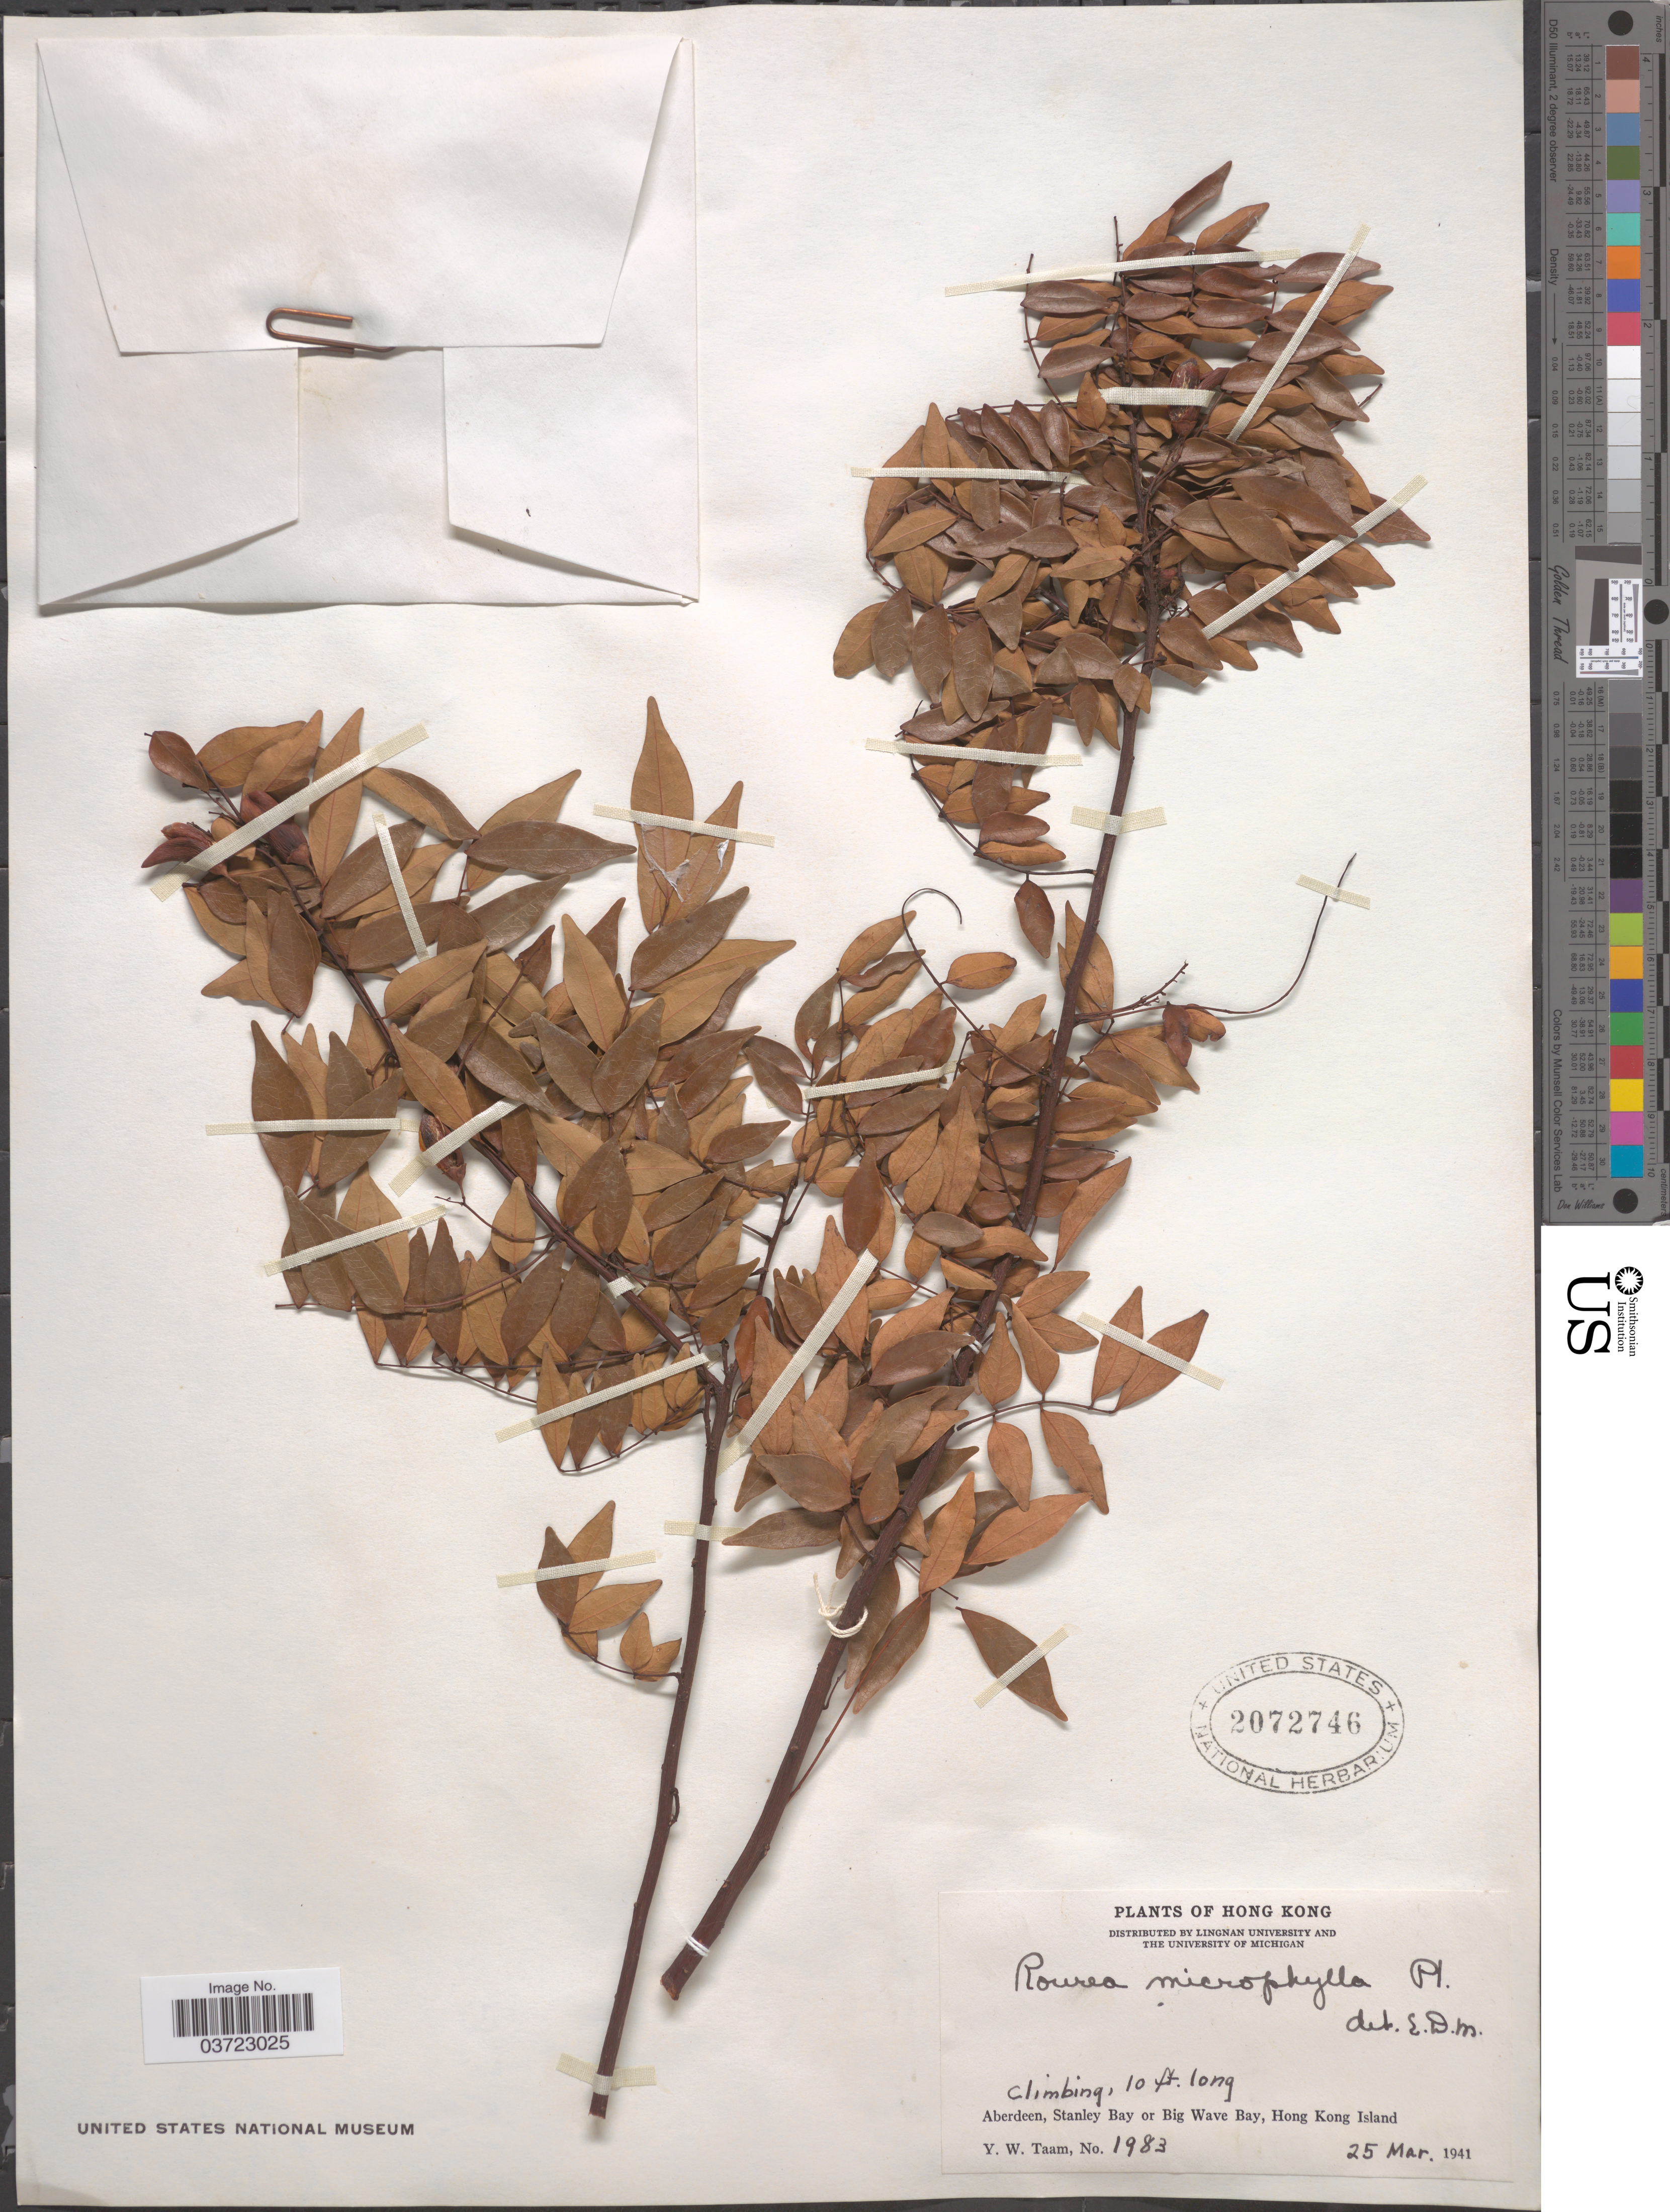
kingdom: Plantae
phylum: Tracheophyta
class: Magnoliopsida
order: Oxalidales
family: Connaraceae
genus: Rourea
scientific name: Rourea microphylla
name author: (Hook. & Arn.) Planch.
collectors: Y. W. Taam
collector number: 1983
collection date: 1941-03-25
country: China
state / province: Hong Kong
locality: Aberdeen, Stanley Bay or Big Wave Bay, Hong Kong Island.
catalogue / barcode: US 2072746